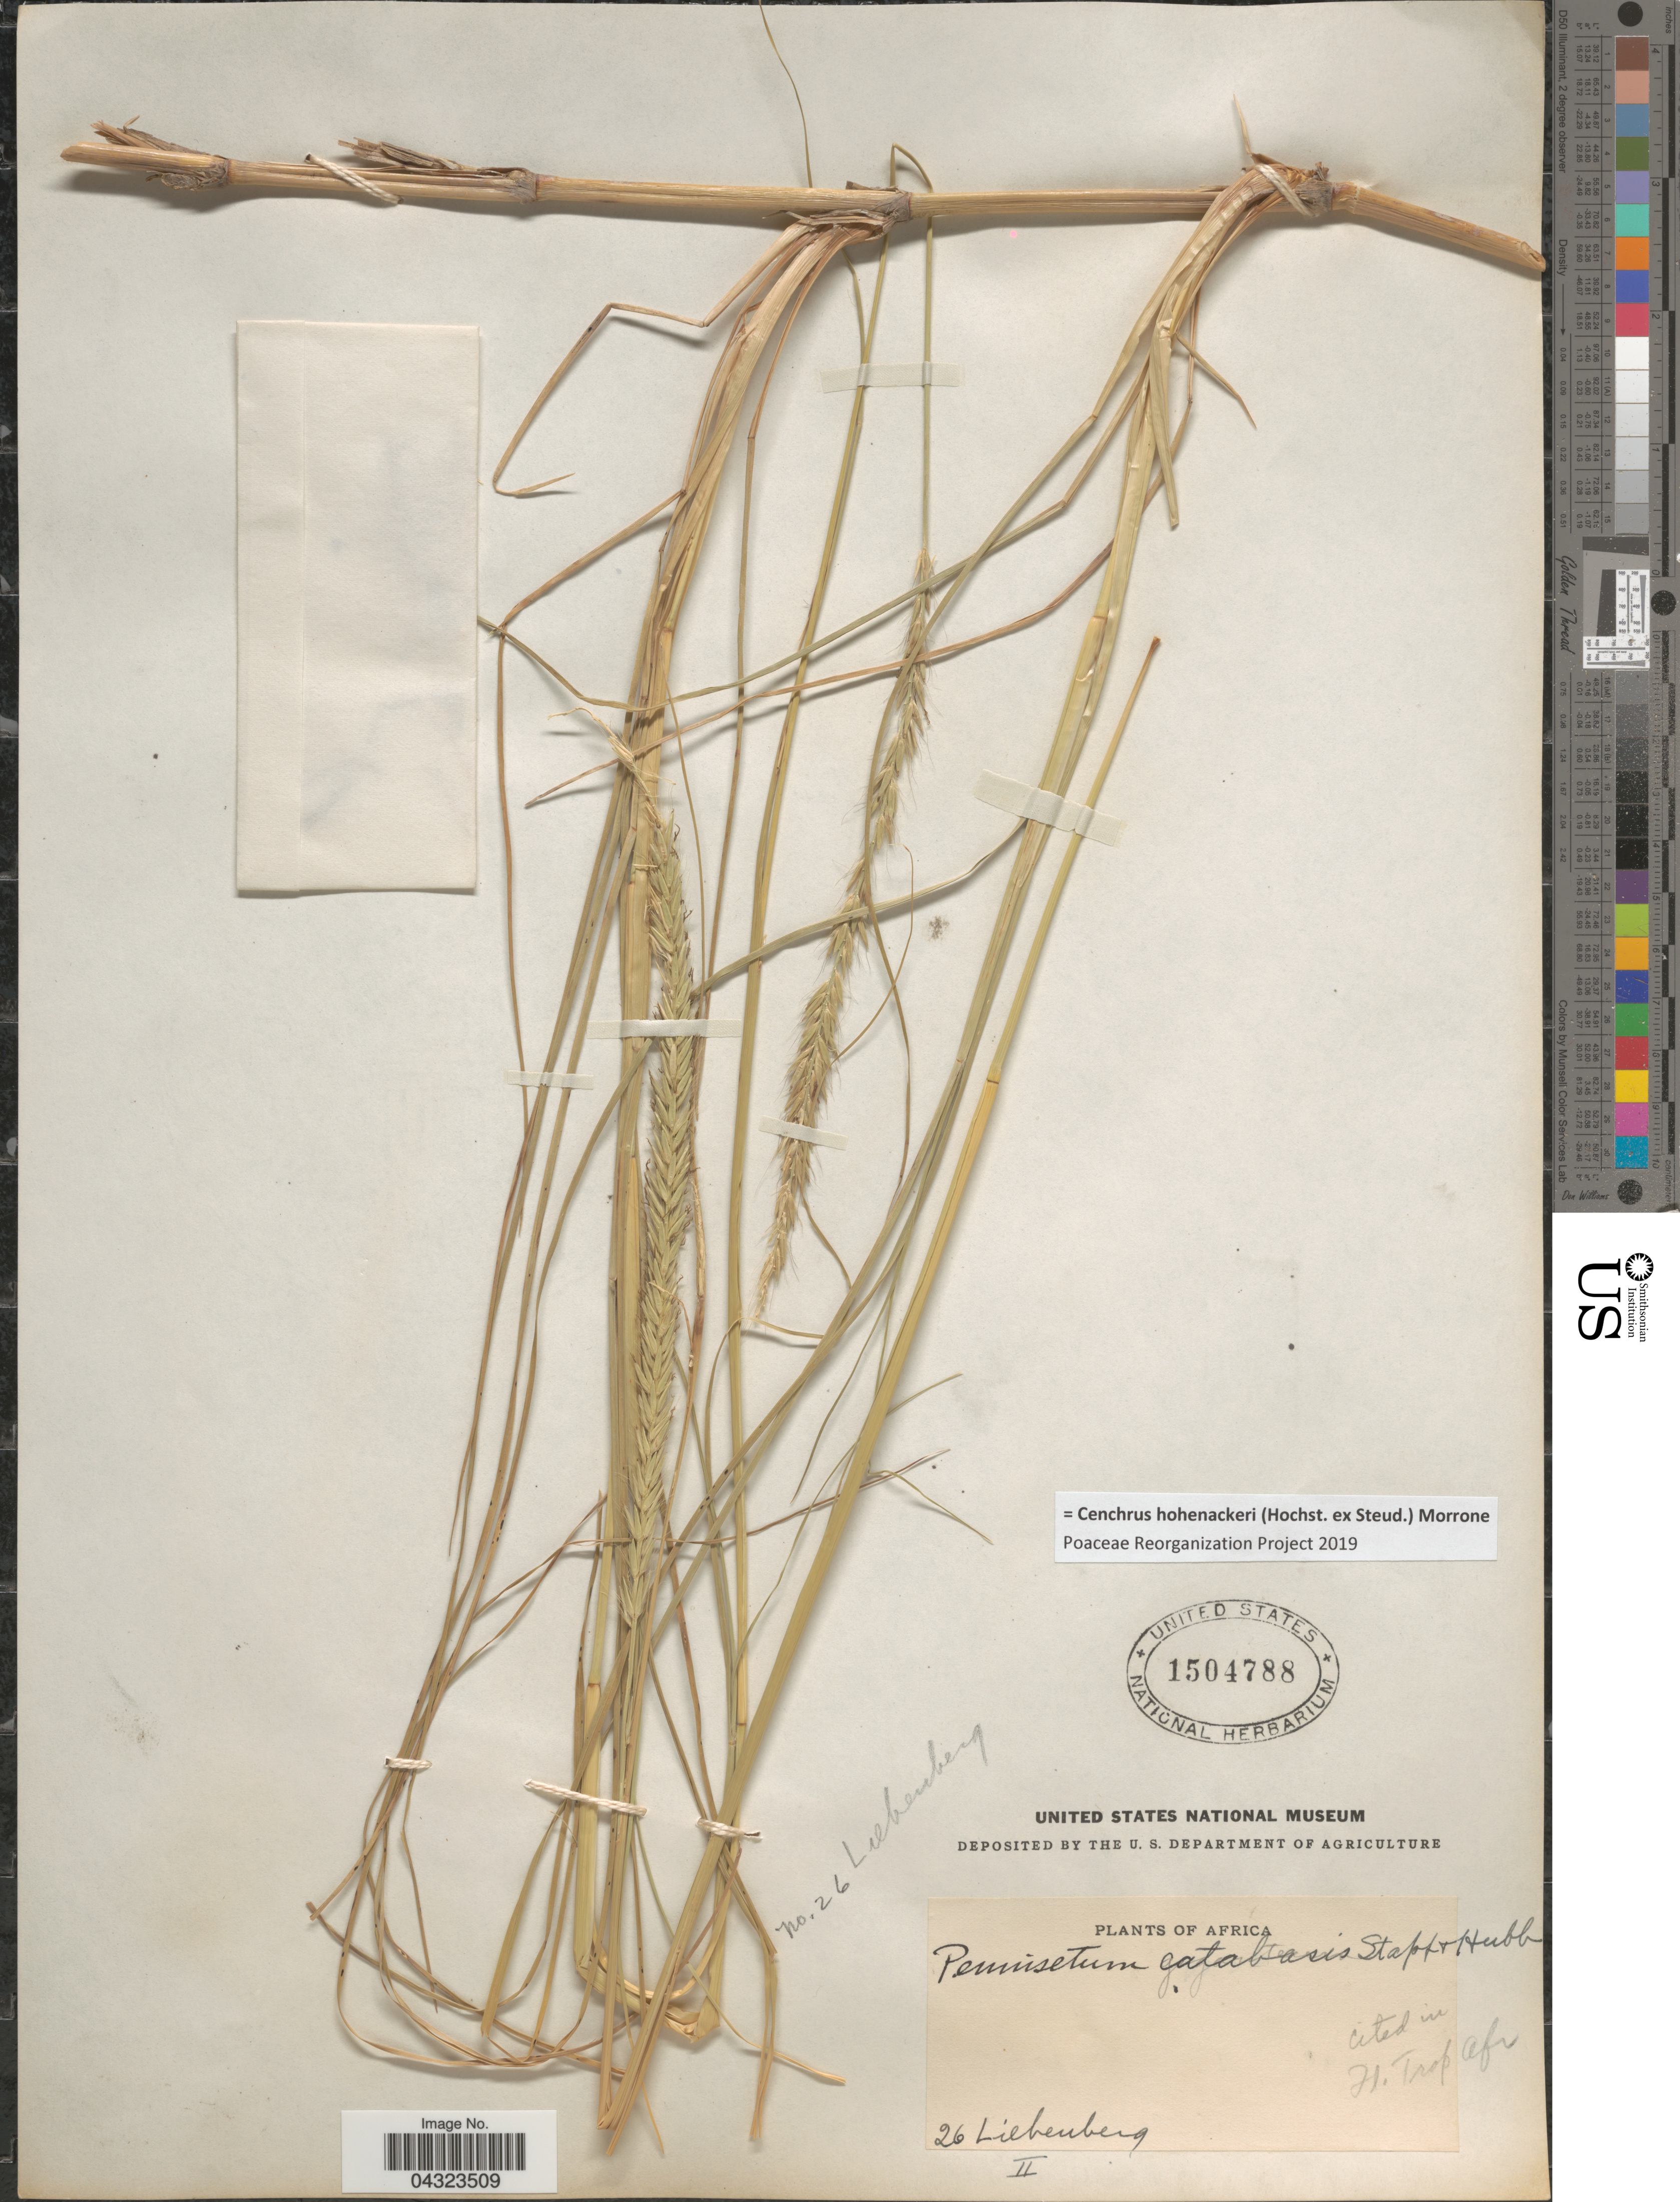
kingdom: Plantae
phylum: Tracheophyta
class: Liliopsida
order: Poales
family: Poaceae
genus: Cenchrus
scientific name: Cenchrus hohenackeri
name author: (Hochst. ex Steud.) Morrone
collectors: -. Liebenberg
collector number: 26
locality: Africa.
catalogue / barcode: US 1504788